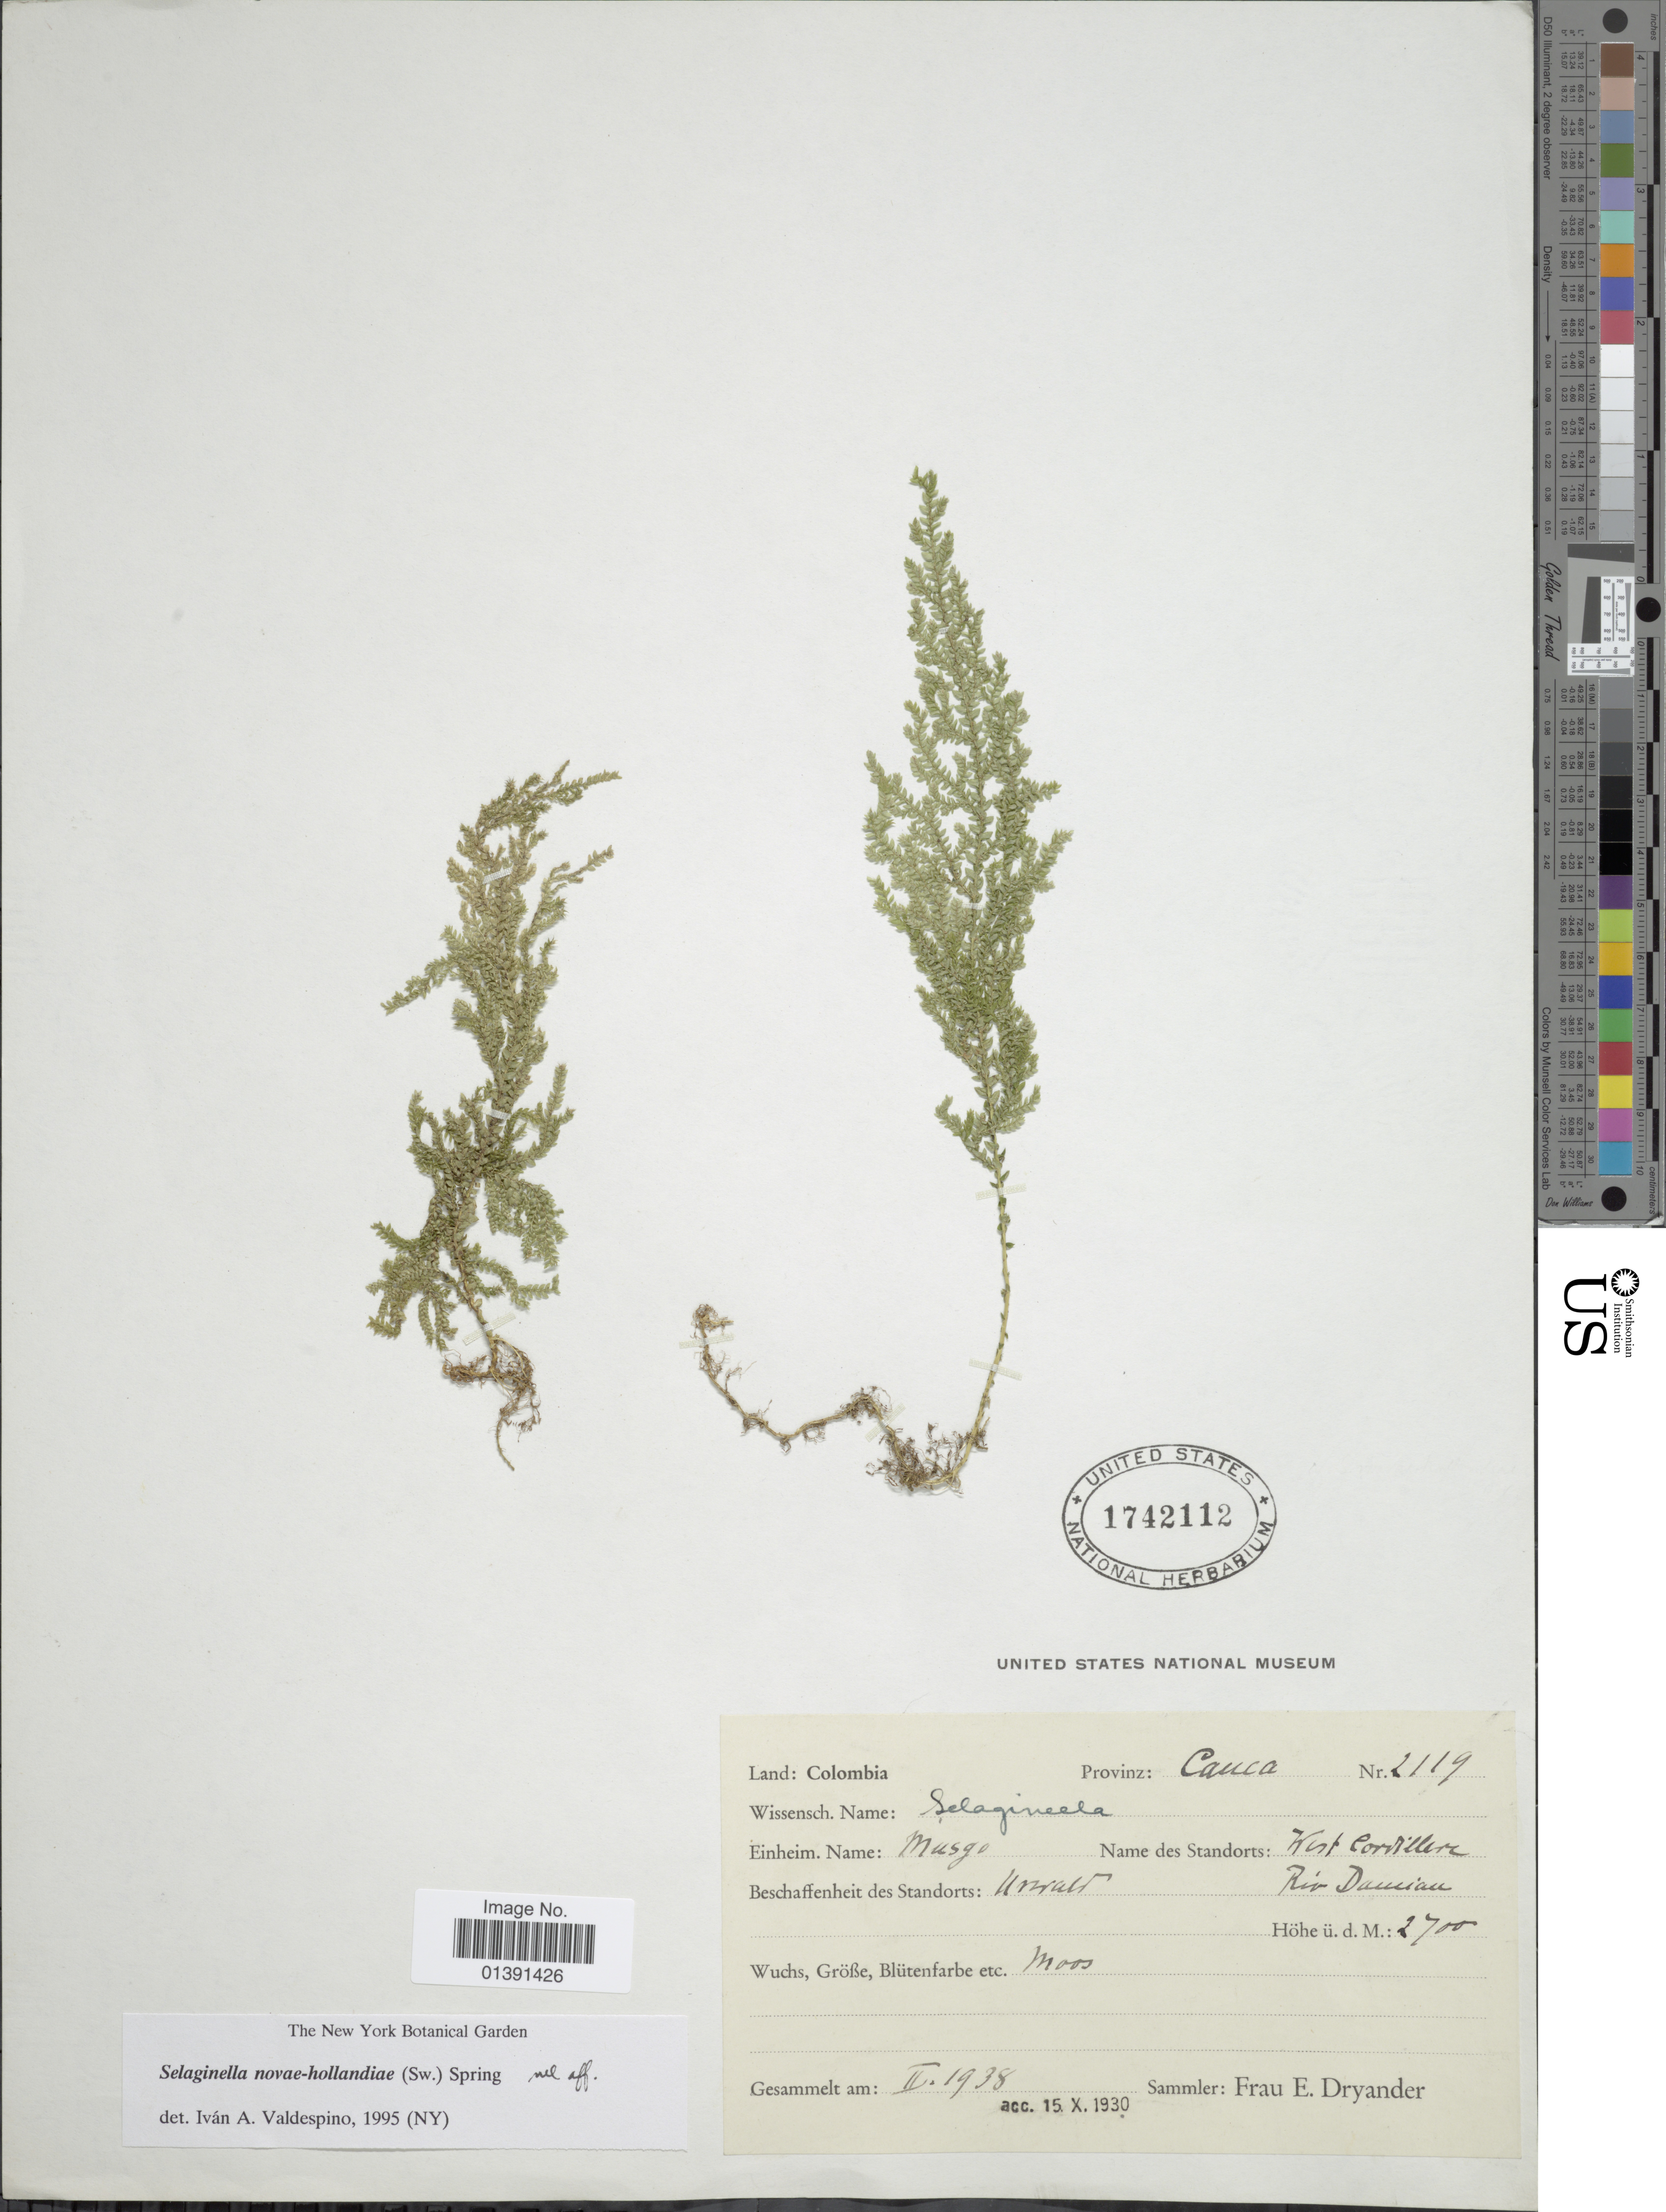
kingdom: Plantae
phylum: Tracheophyta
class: Lycopodiopsida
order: Selaginellales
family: Selaginellaceae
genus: Selaginella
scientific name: Selaginella novae-hollandiae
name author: (Sw.) Spring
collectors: F. Dryander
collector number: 2119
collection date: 1938-02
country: Colombia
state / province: Cauca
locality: West Cordillera Rio Damián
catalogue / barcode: US 1742112